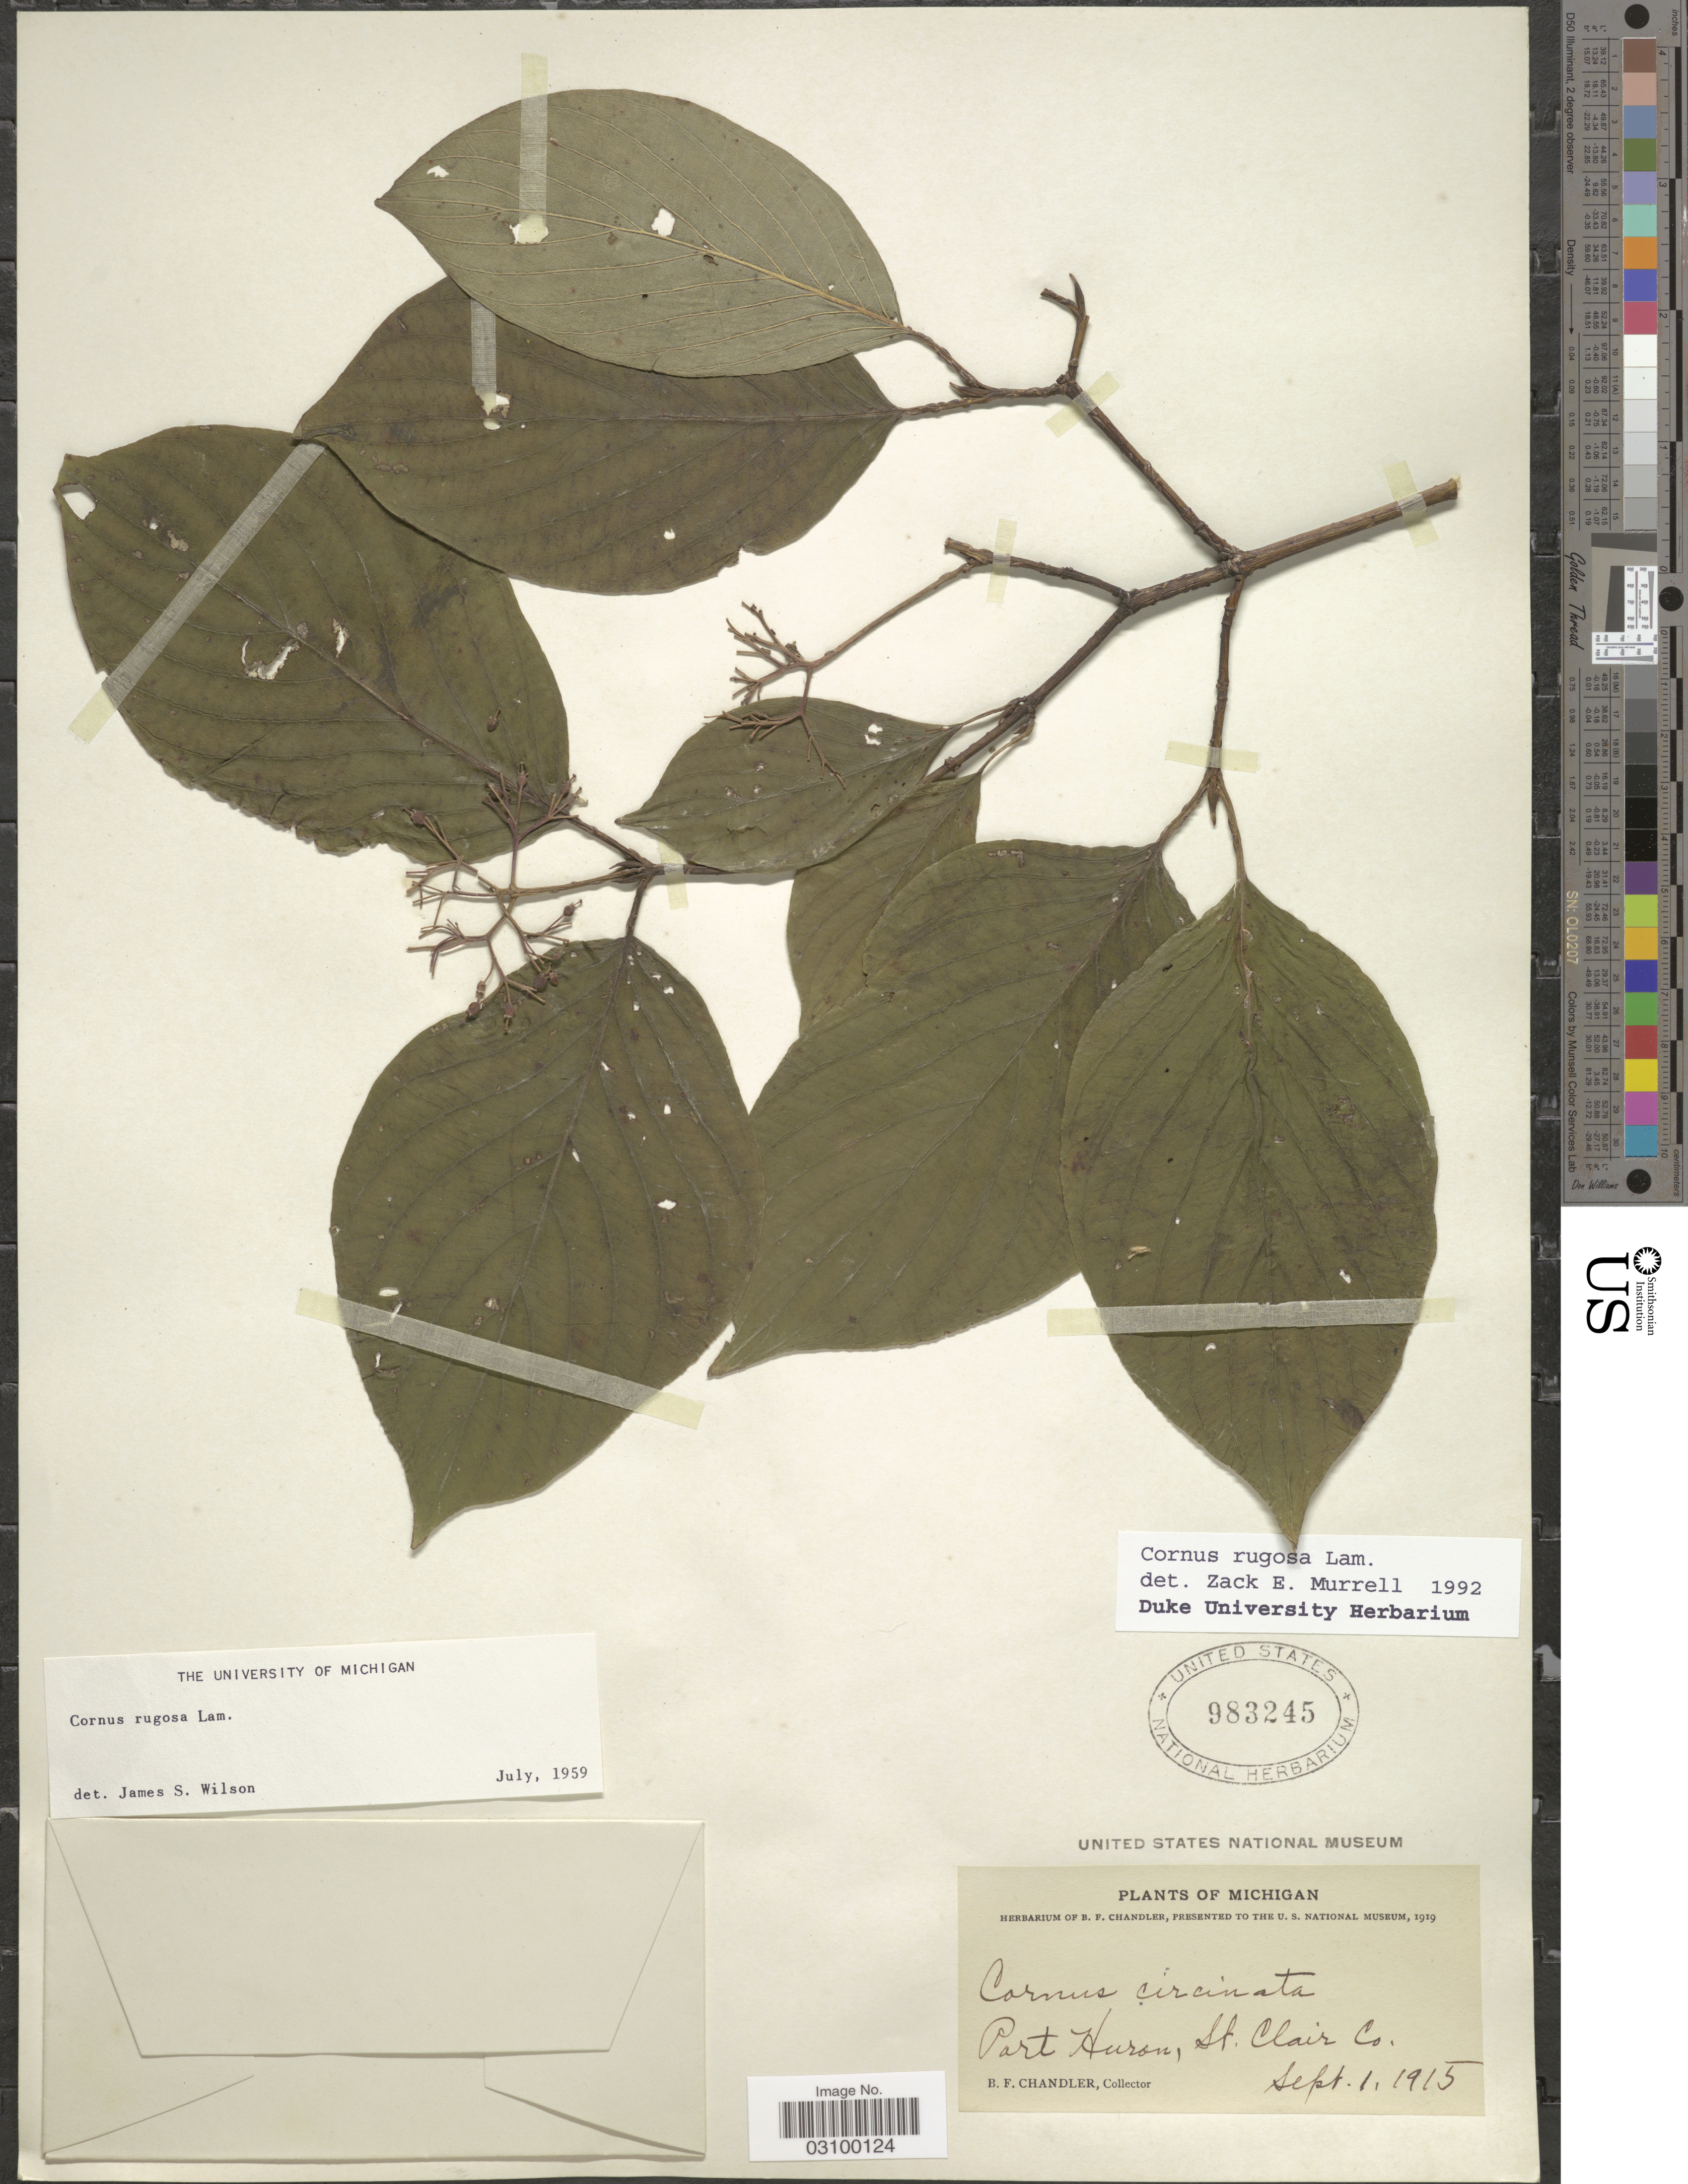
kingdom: Plantae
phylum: Tracheophyta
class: Magnoliopsida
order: Cornales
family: Cornaceae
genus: Cornus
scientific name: Cornus rugosa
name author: Lam.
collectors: B. F. Chandler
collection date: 1915-09-01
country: United States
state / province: Michigan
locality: Port Huron, St. Clair Co.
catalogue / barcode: US 983245